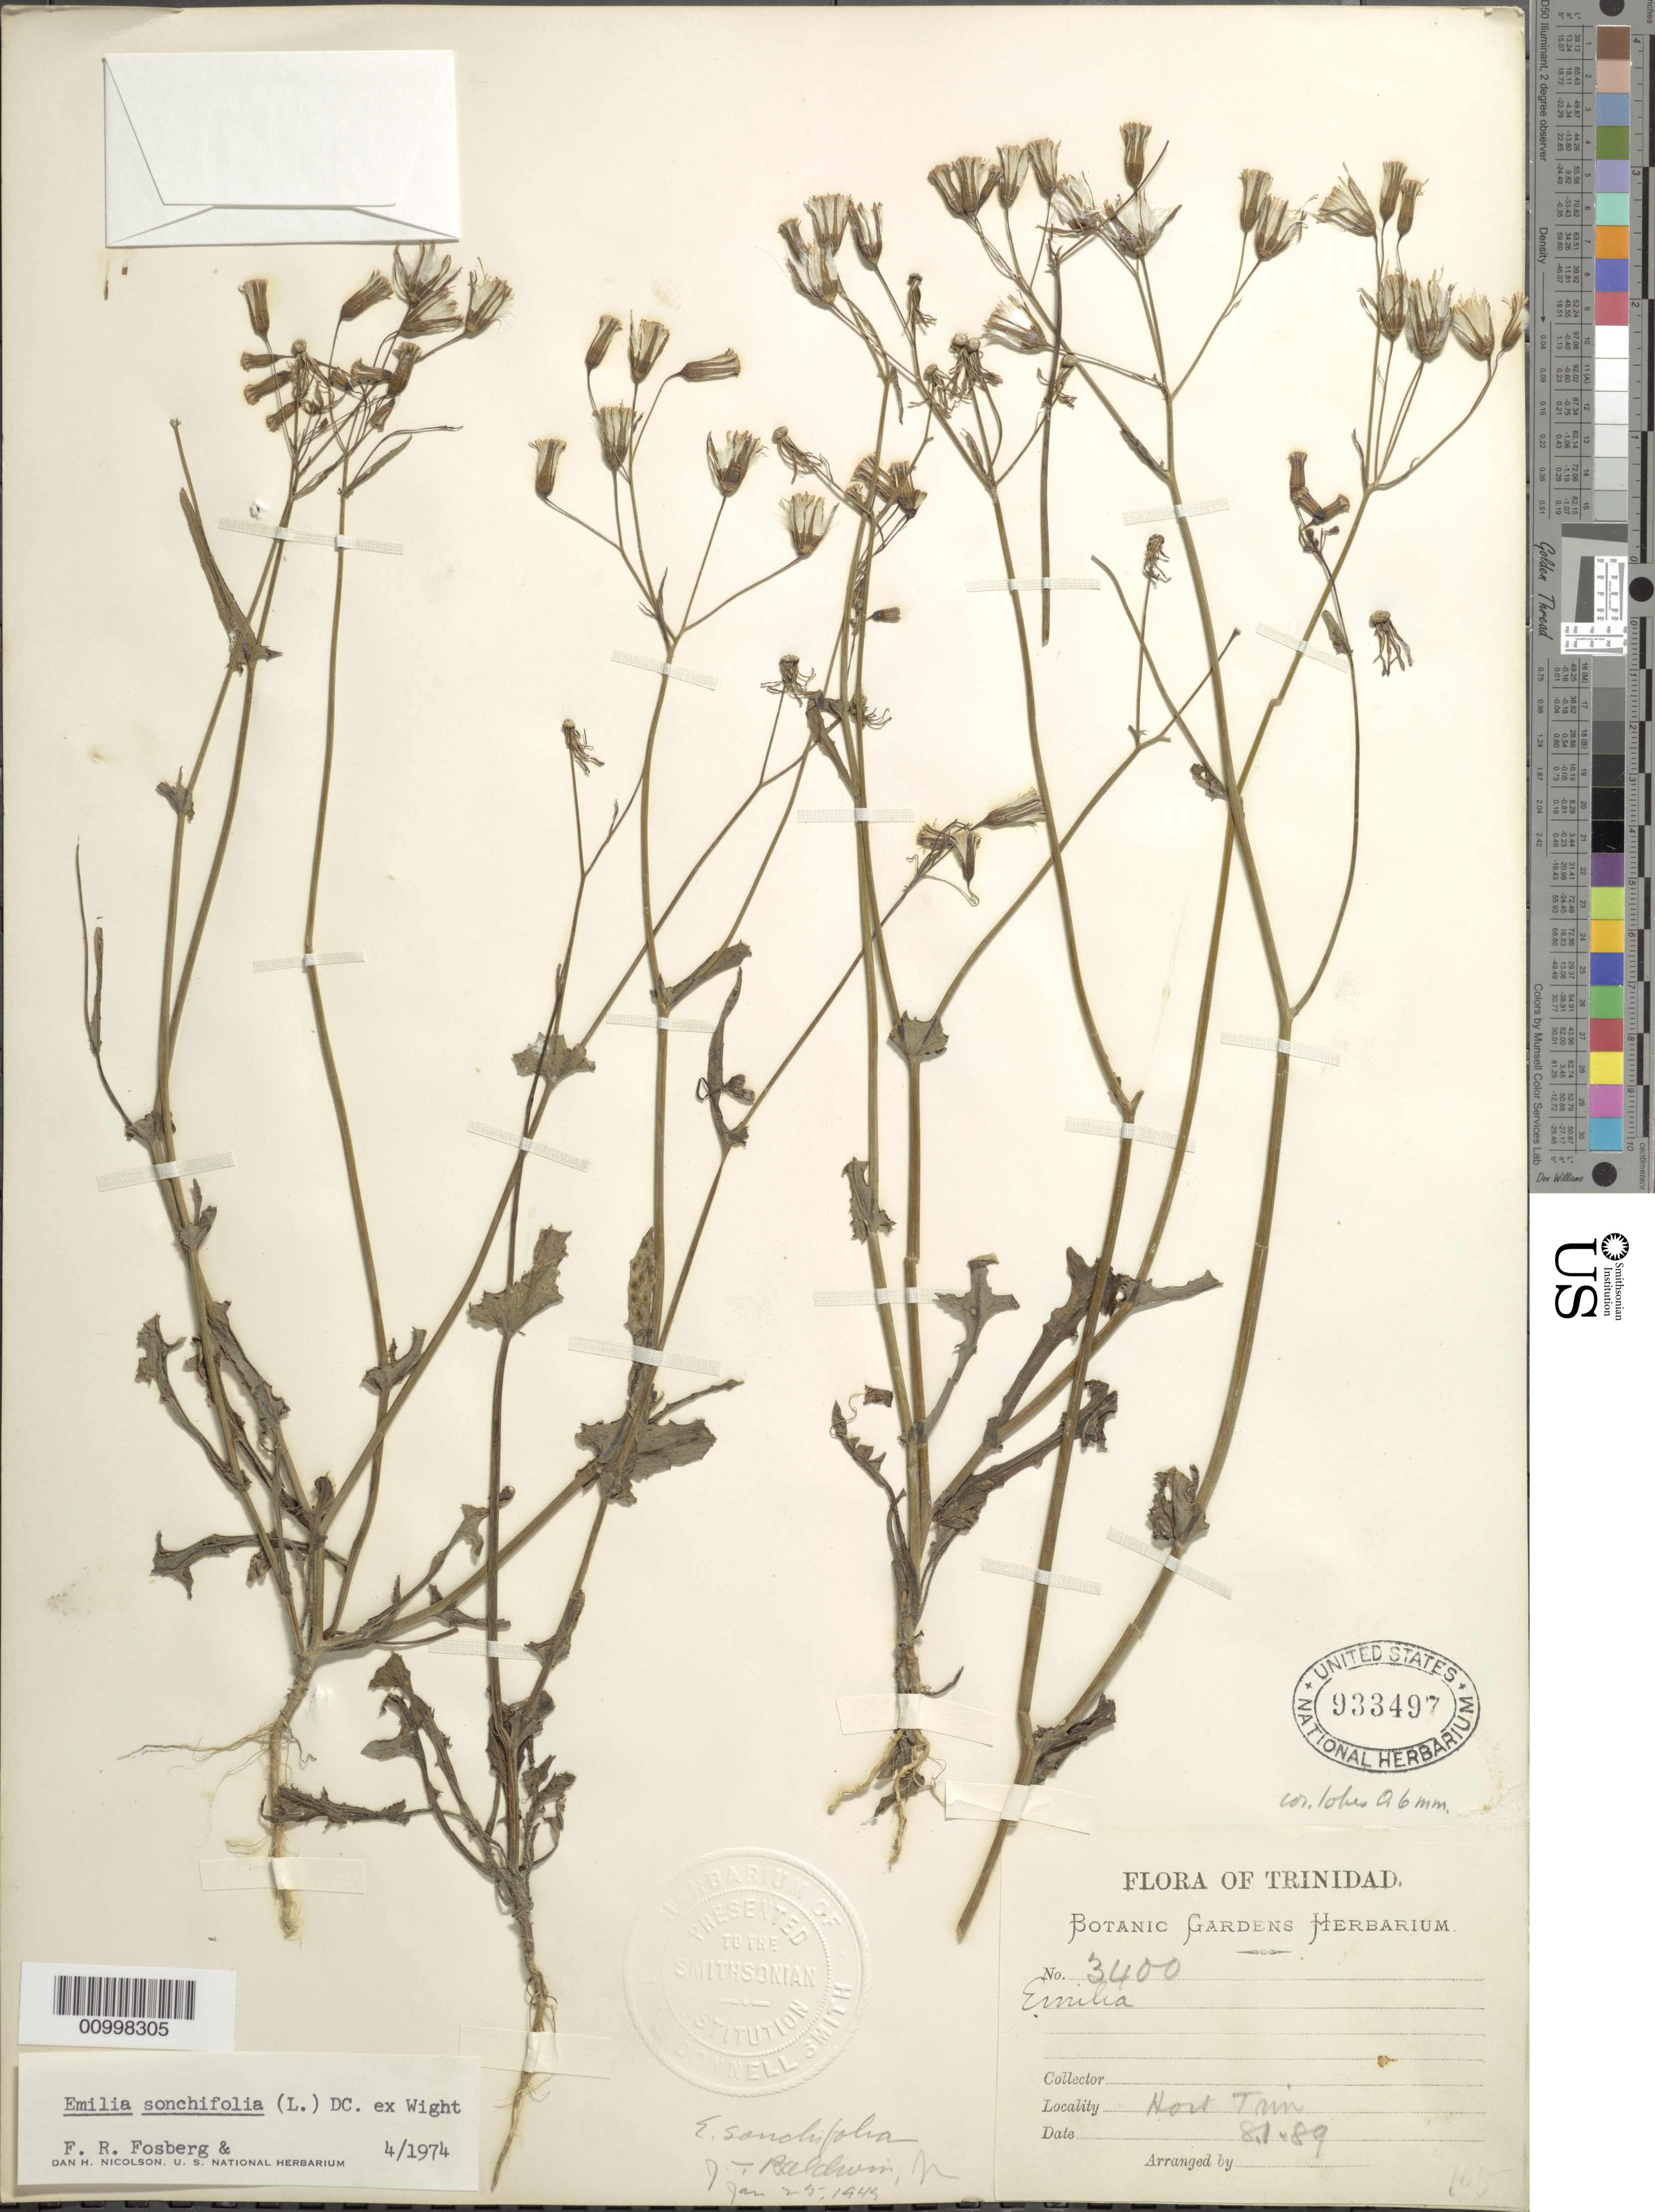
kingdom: Plantae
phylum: Tracheophyta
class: Magnoliopsida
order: Asterales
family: Asteraceae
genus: Emilia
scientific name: Emilia sonchifolia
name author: (L.) DC.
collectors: Botanic Gardens Herbarium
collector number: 3400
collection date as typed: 08 Jan 1889 or 01 Aug 1889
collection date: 1889-01-08 or 1889-08-01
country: Trinidad and Tobago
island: Trinidad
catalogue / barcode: US 933497